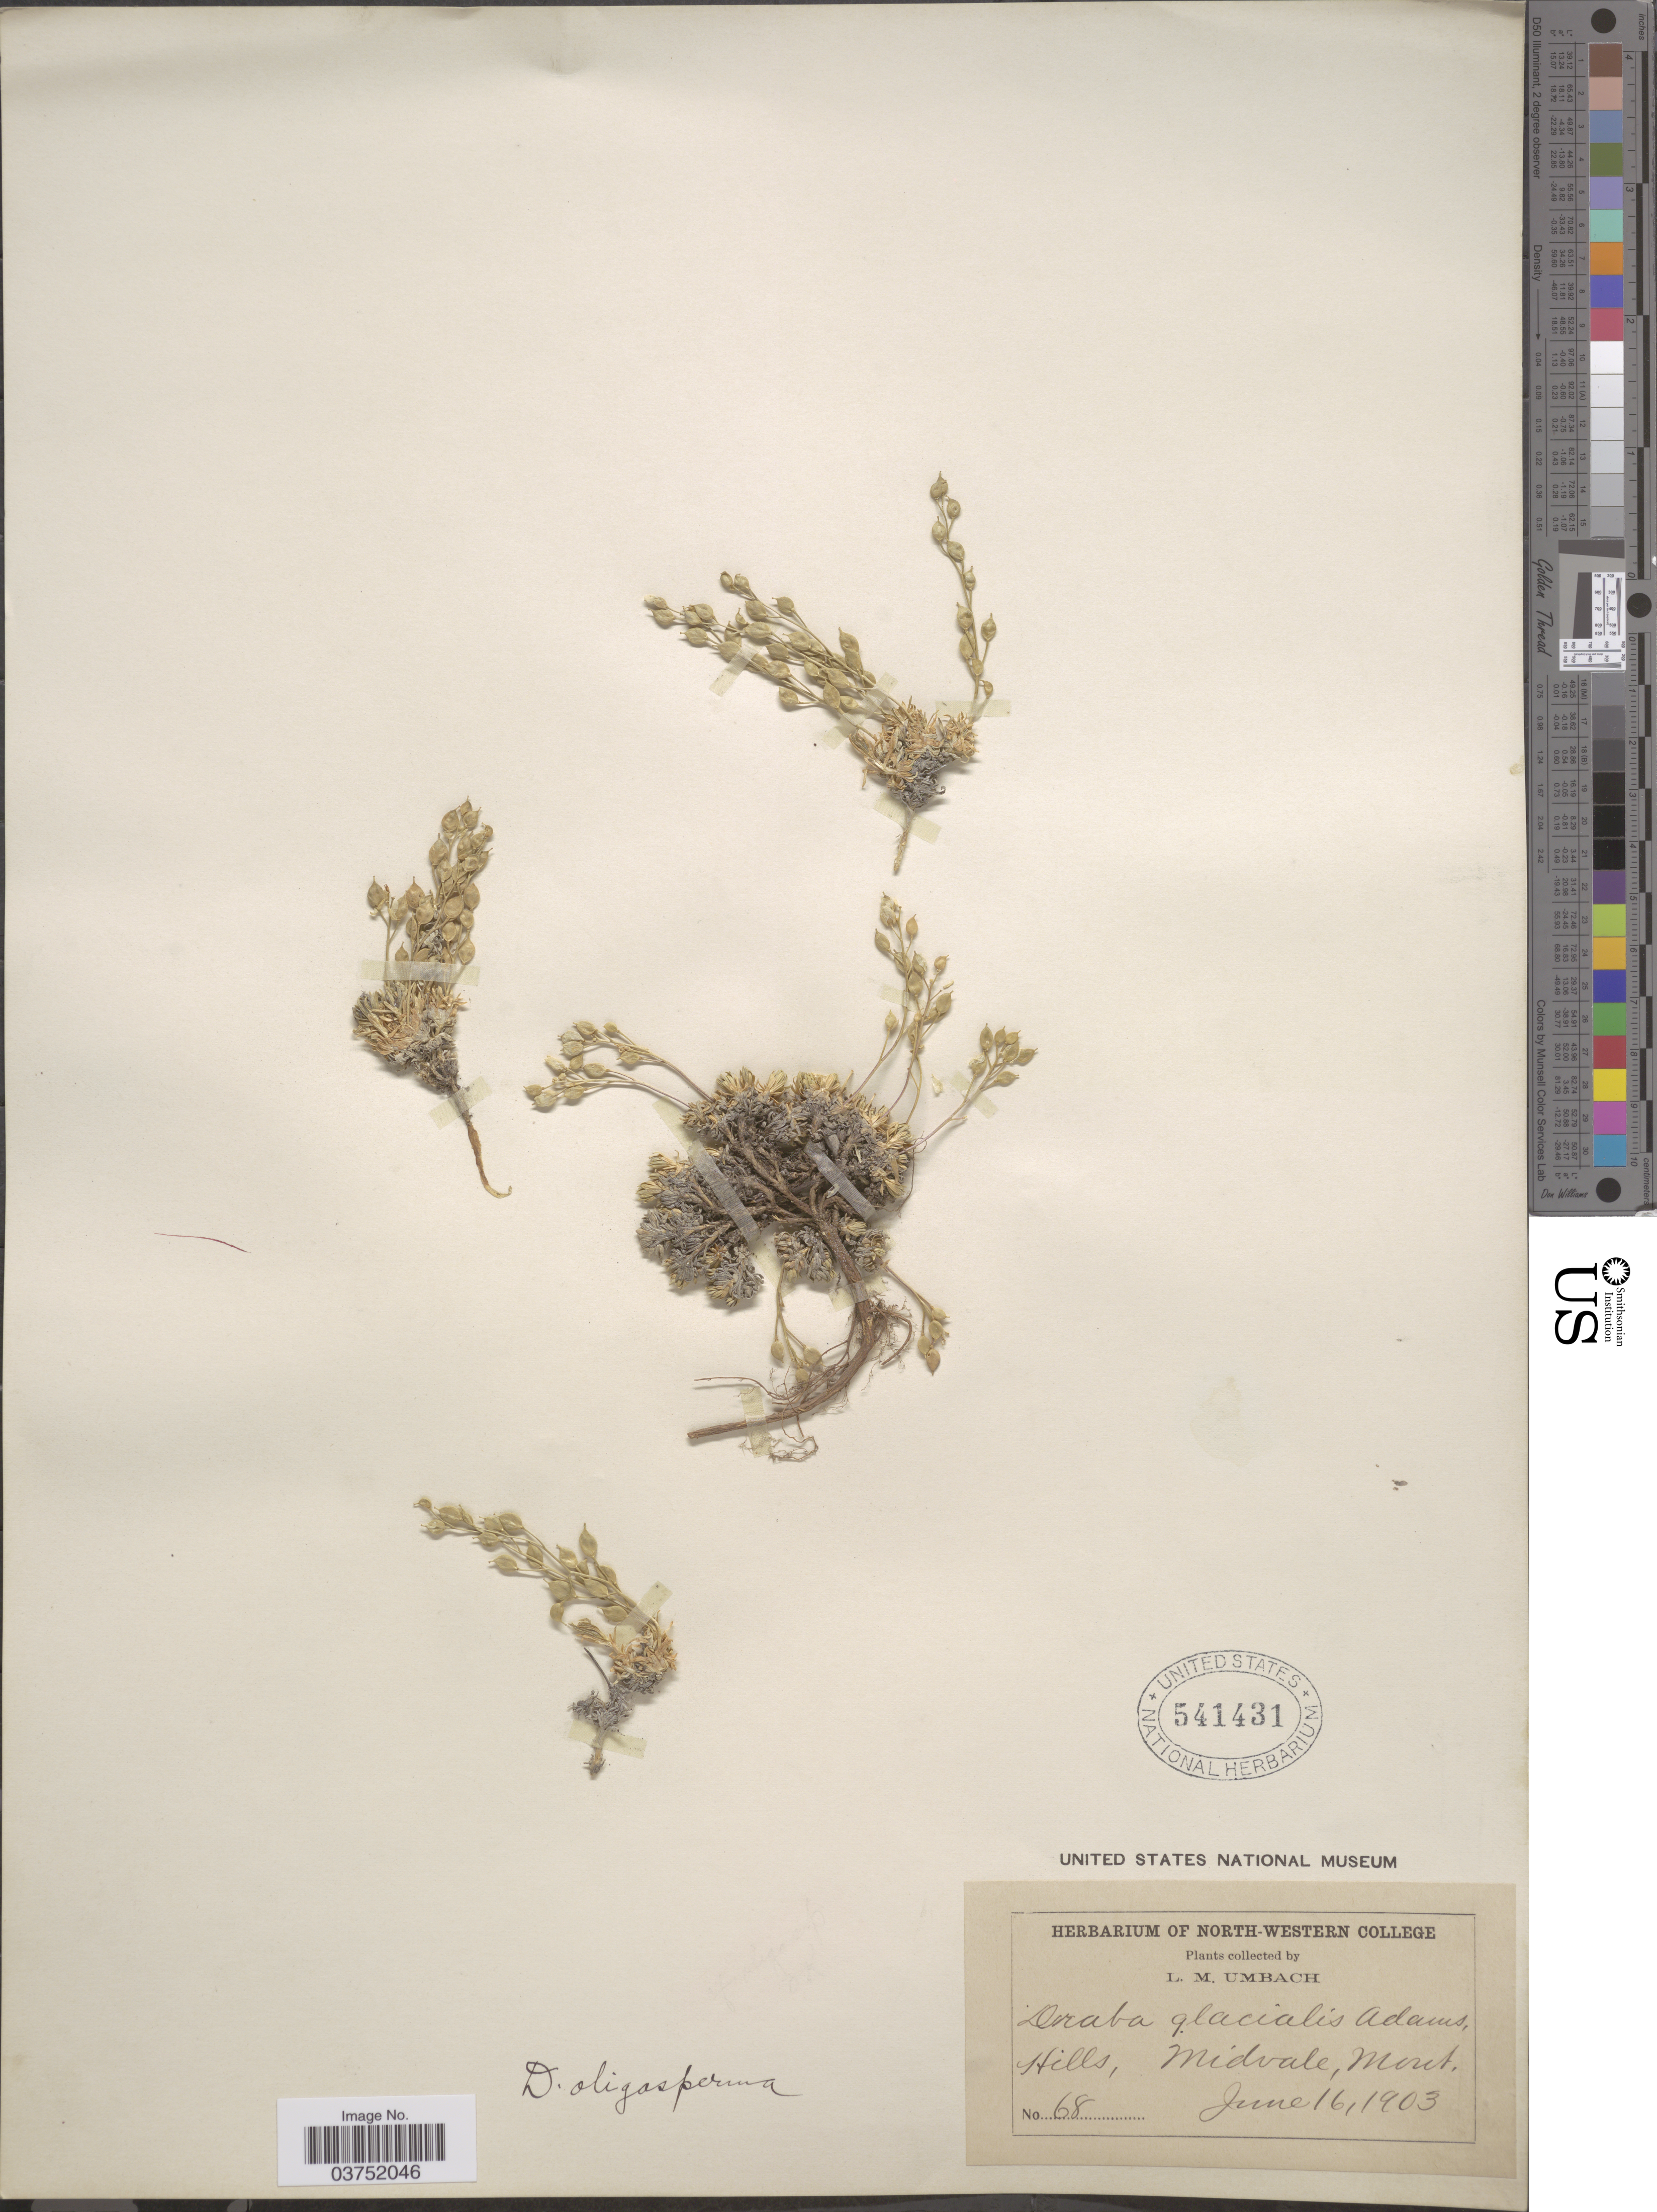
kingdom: Plantae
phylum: Tracheophyta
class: Magnoliopsida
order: Brassicales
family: Brassicaceae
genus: Draba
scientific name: Draba oligosperma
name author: Hook.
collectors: L. M. Umbach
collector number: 68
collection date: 1903-06-16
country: United States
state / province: Montana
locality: Hills, Midvale.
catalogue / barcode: US 541431